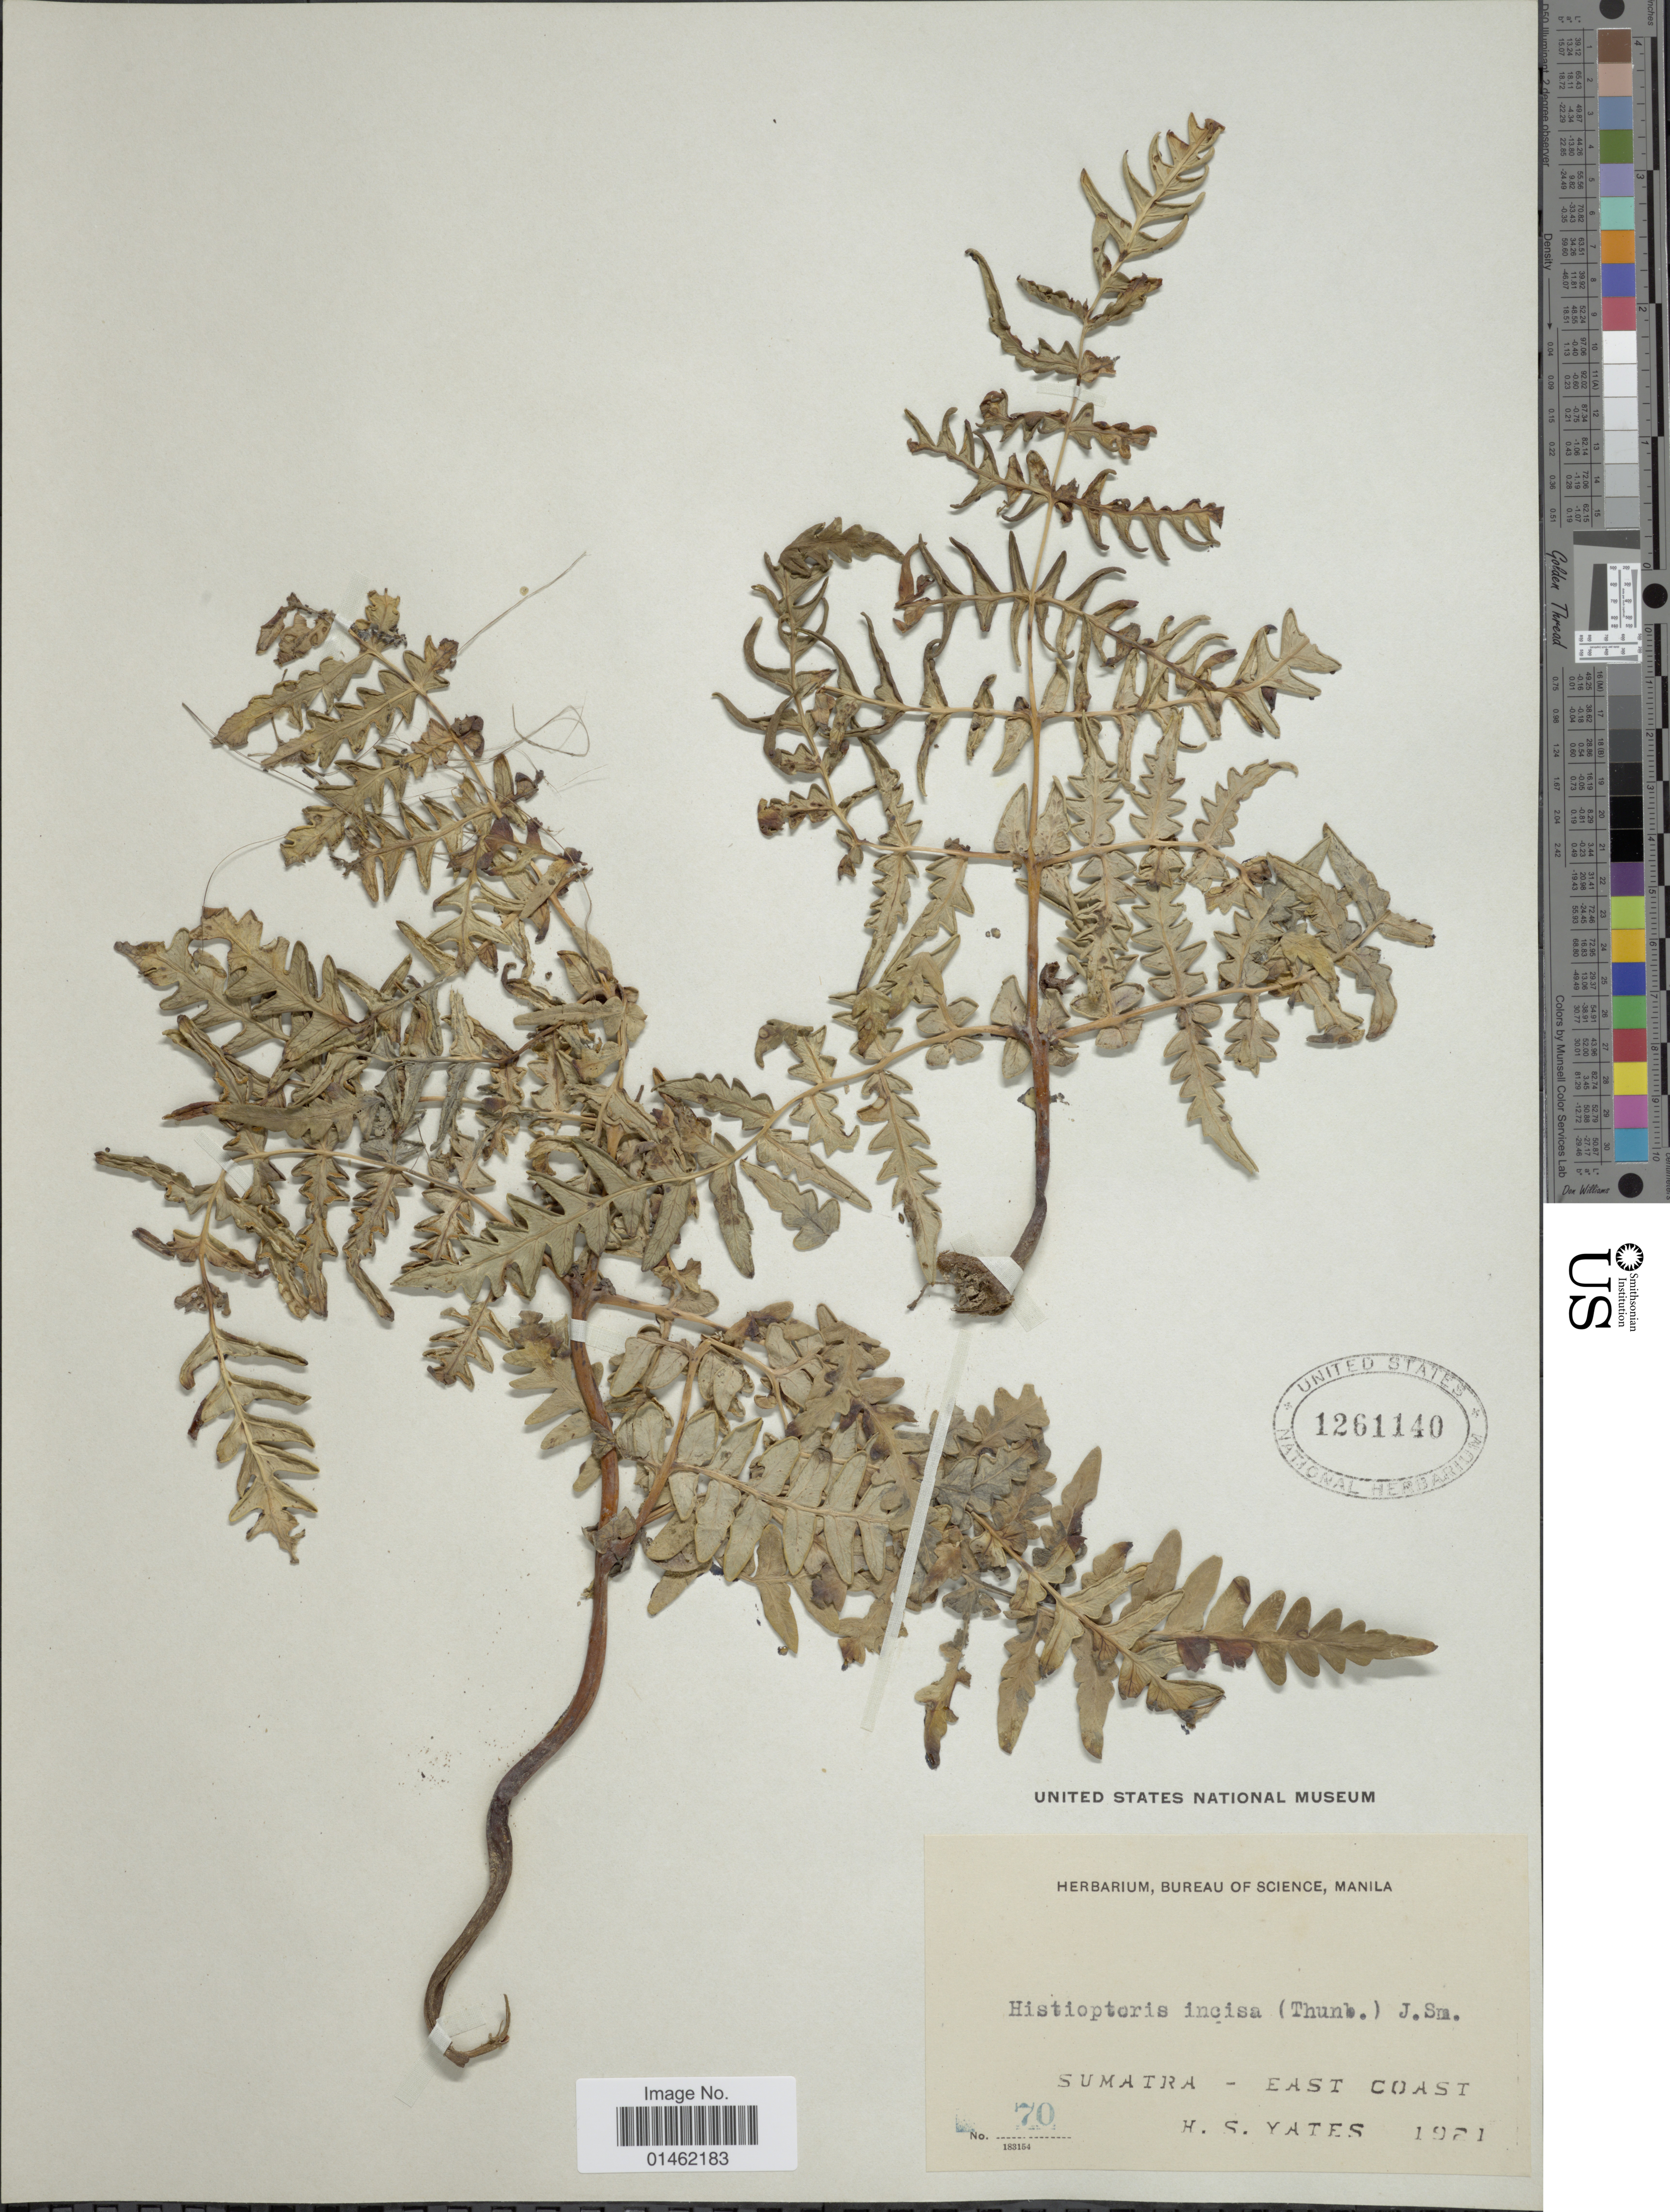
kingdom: Plantae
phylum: Tracheophyta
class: Polypodiopsida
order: Polypodiales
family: Dennstaedtiaceae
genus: Histiopteris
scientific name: Histiopteris incisa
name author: (Thunb.) J. Sm.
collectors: H. S. Yates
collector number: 70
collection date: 1921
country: Indonesia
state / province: Sumatra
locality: East Coast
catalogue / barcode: US 1261140